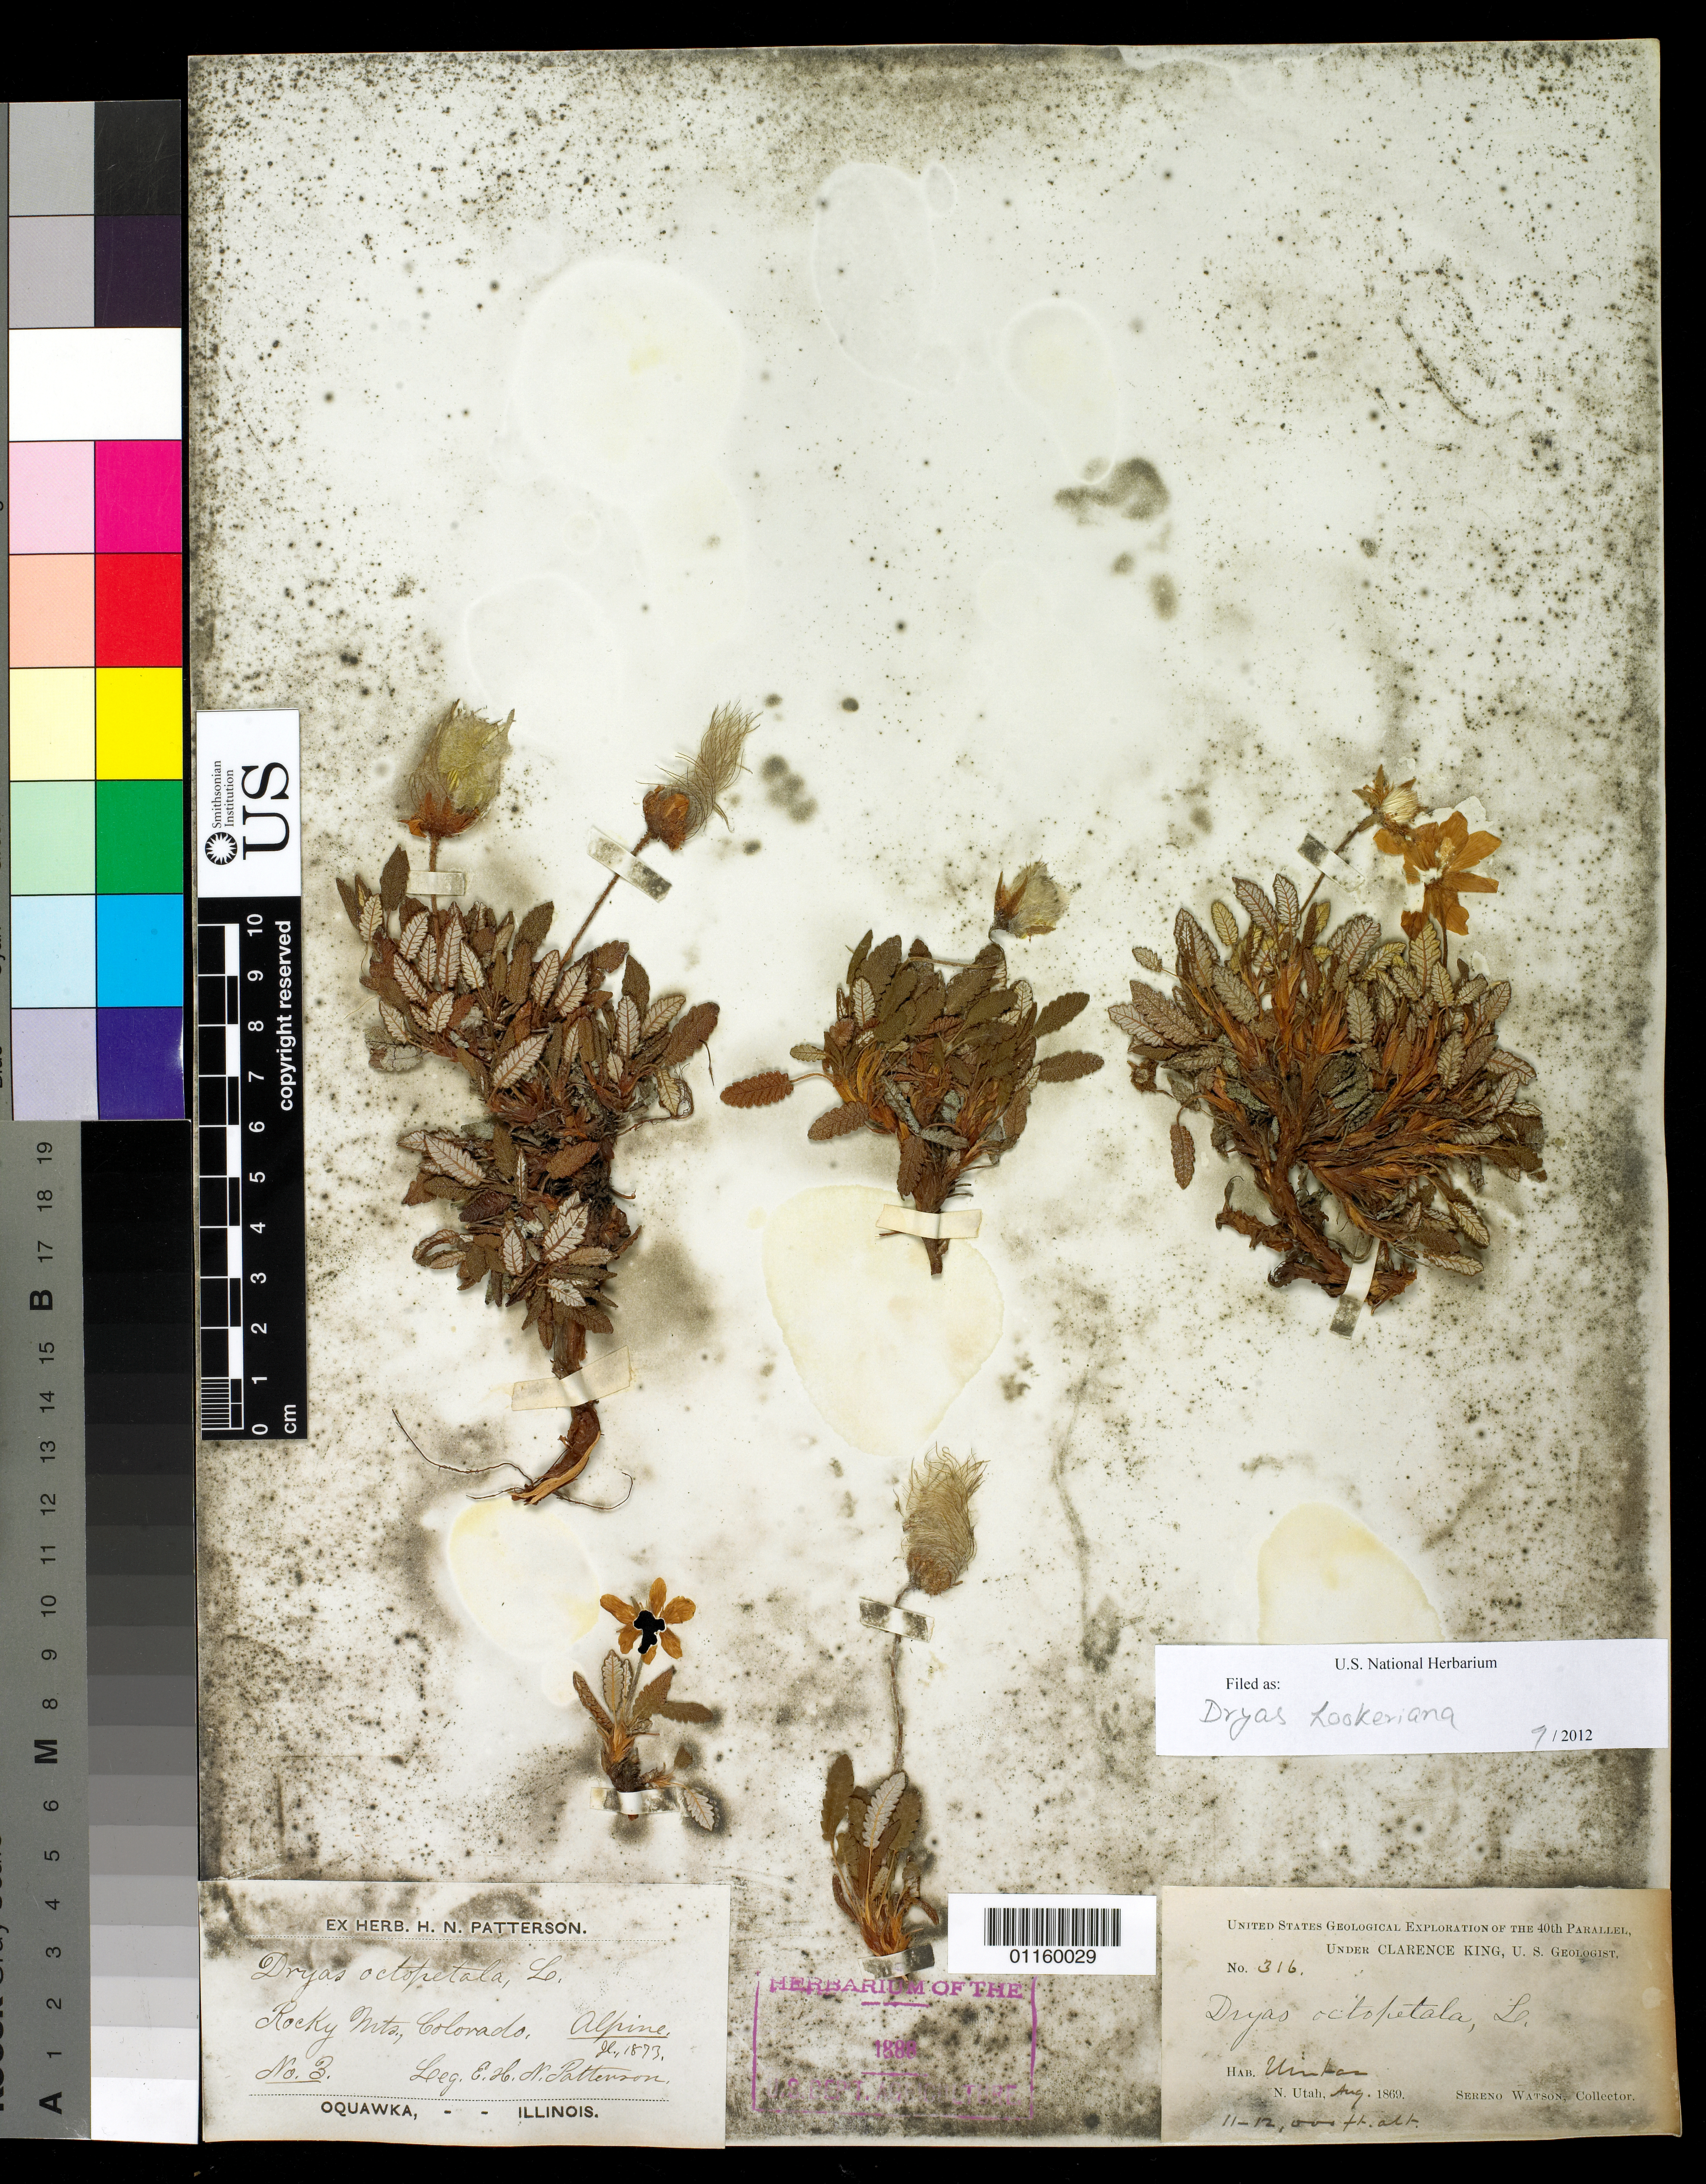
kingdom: Plantae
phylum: Tracheophyta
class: Magnoliopsida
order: Rosales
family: Rosaceae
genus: Dryas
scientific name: Dryas hookeriana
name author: Juz.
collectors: S. Watson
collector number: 316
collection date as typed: Aug 1869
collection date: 1869-08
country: United States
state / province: Utah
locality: Uintas, N.Utah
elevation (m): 3353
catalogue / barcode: US 1